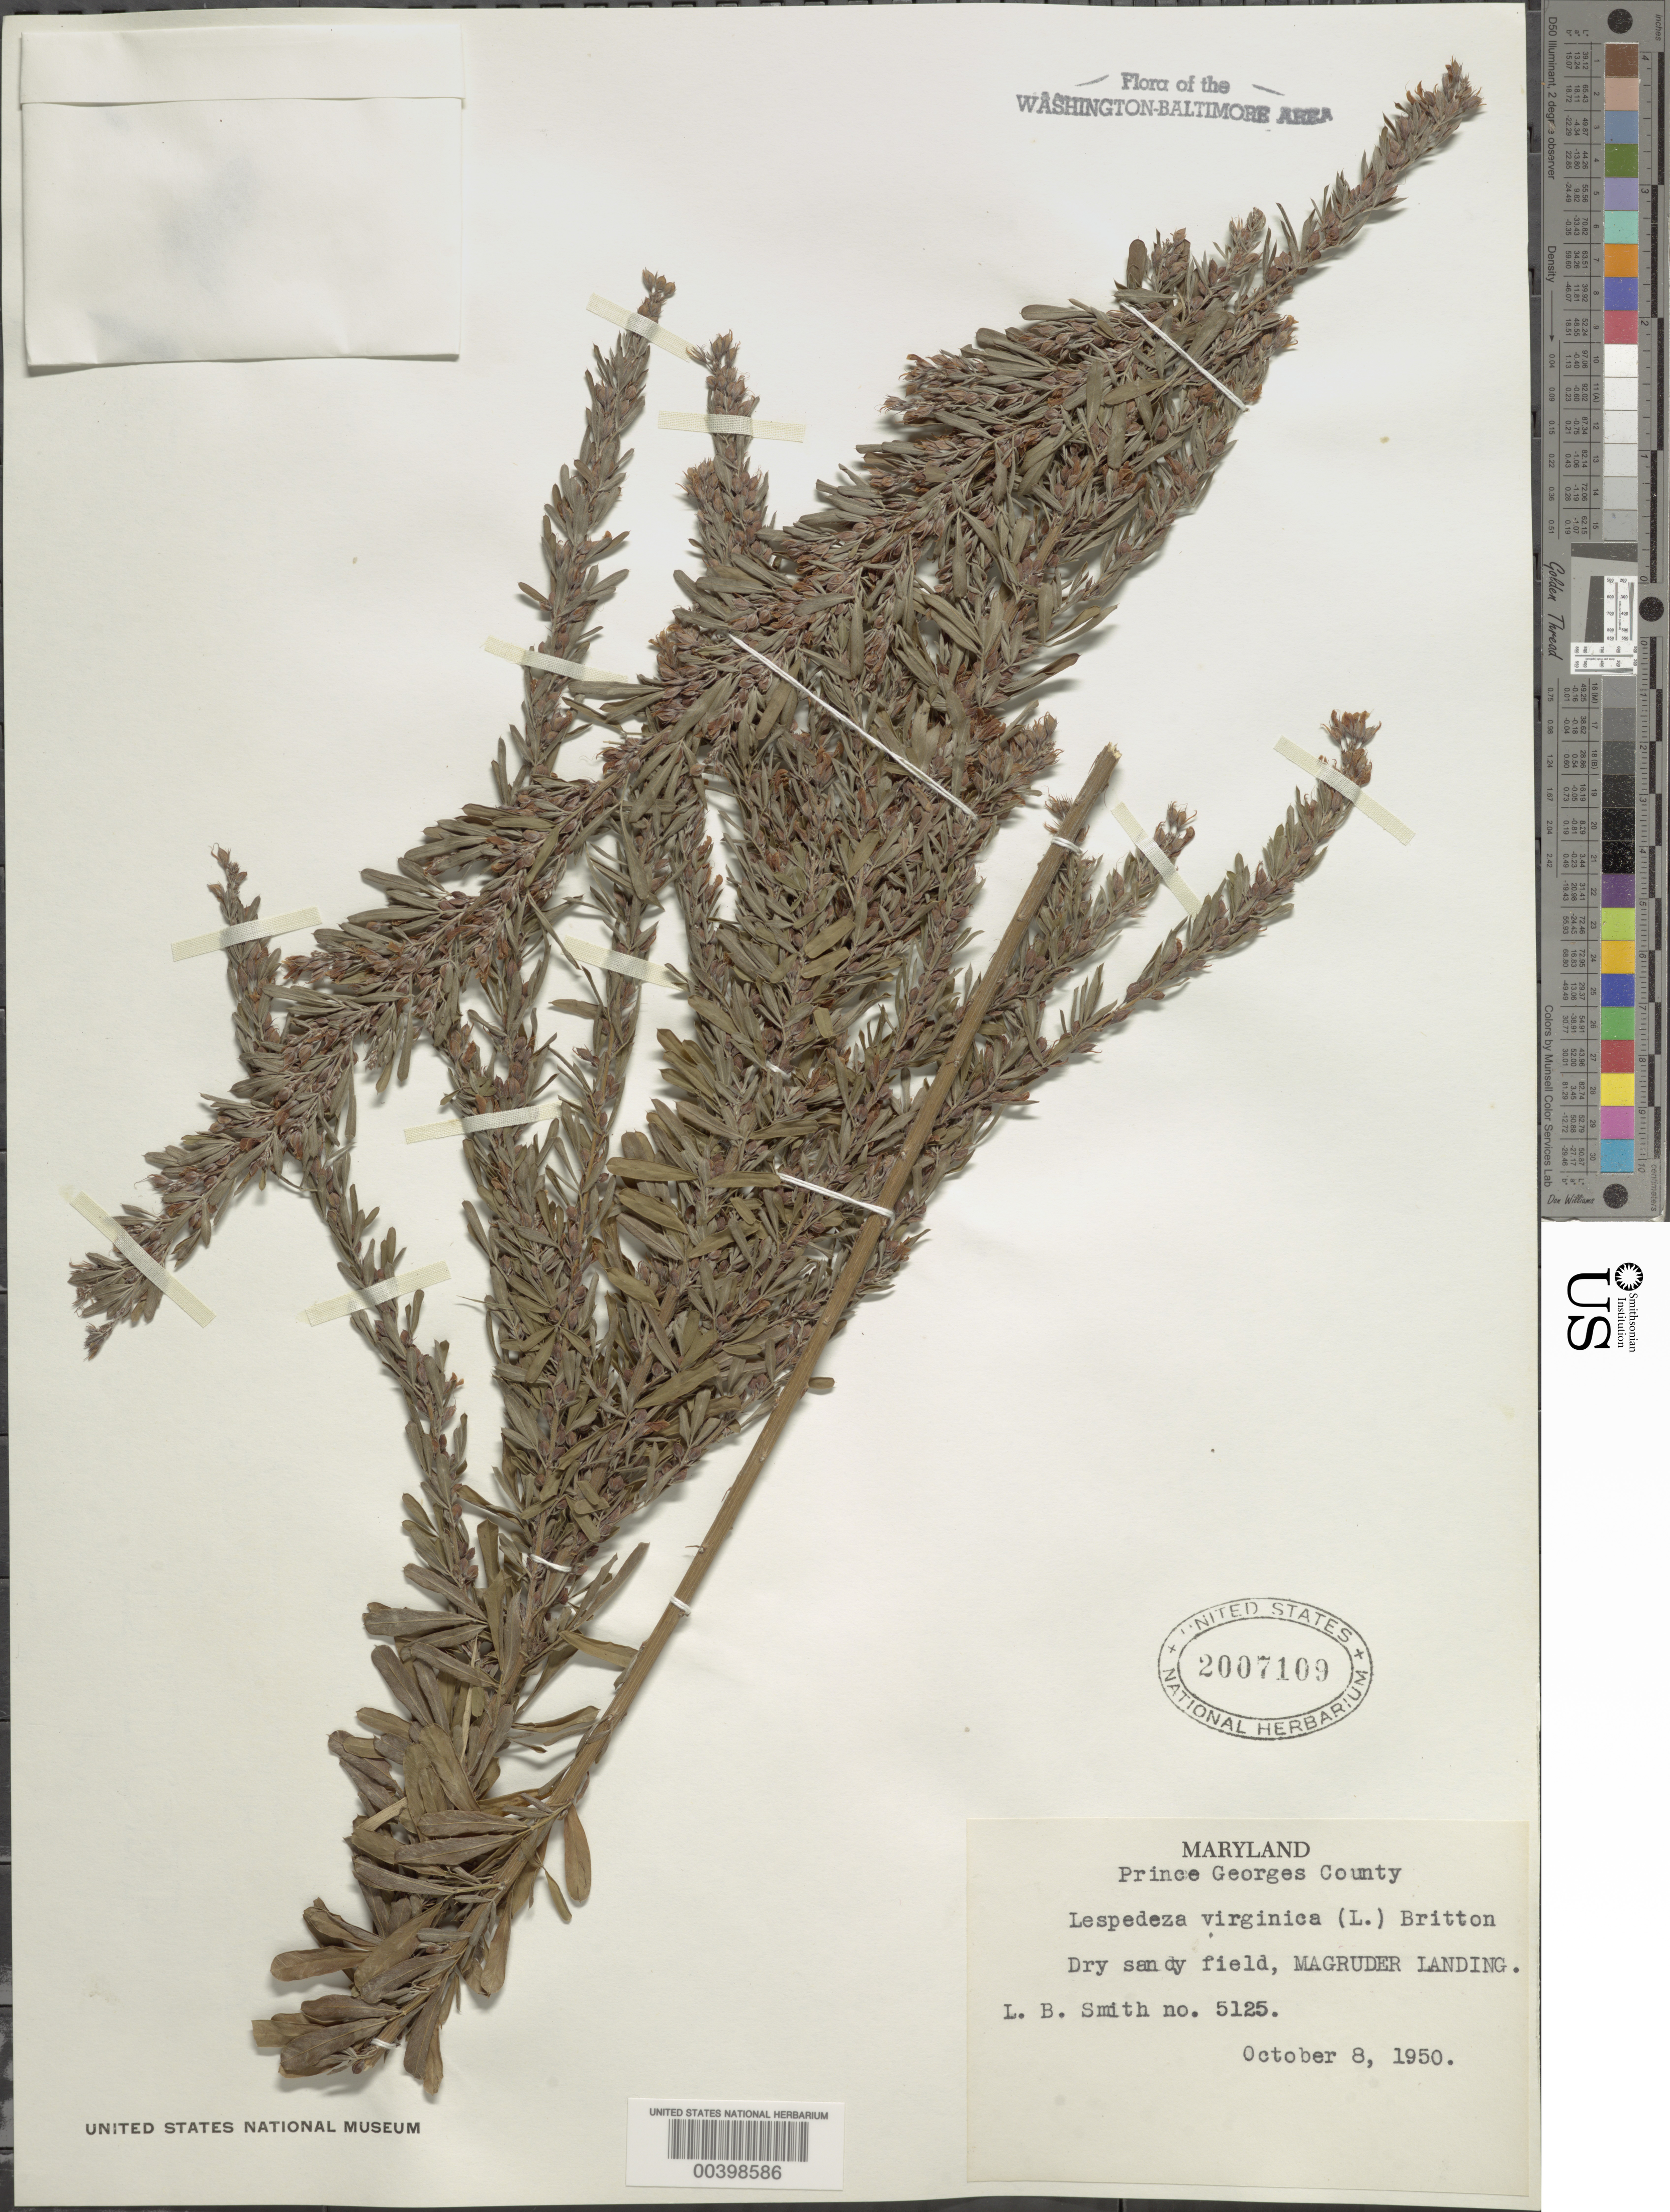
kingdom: Plantae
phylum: Tracheophyta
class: Magnoliopsida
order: Fabales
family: Fabaceae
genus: Lespedeza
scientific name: Lespedeza virginica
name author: (L.) Britton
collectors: L. Smith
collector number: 5125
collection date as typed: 08 Oct 1950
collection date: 1950-10-08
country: United States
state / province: Maryland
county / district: Prince George's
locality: Magruder Landing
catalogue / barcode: US 2007109